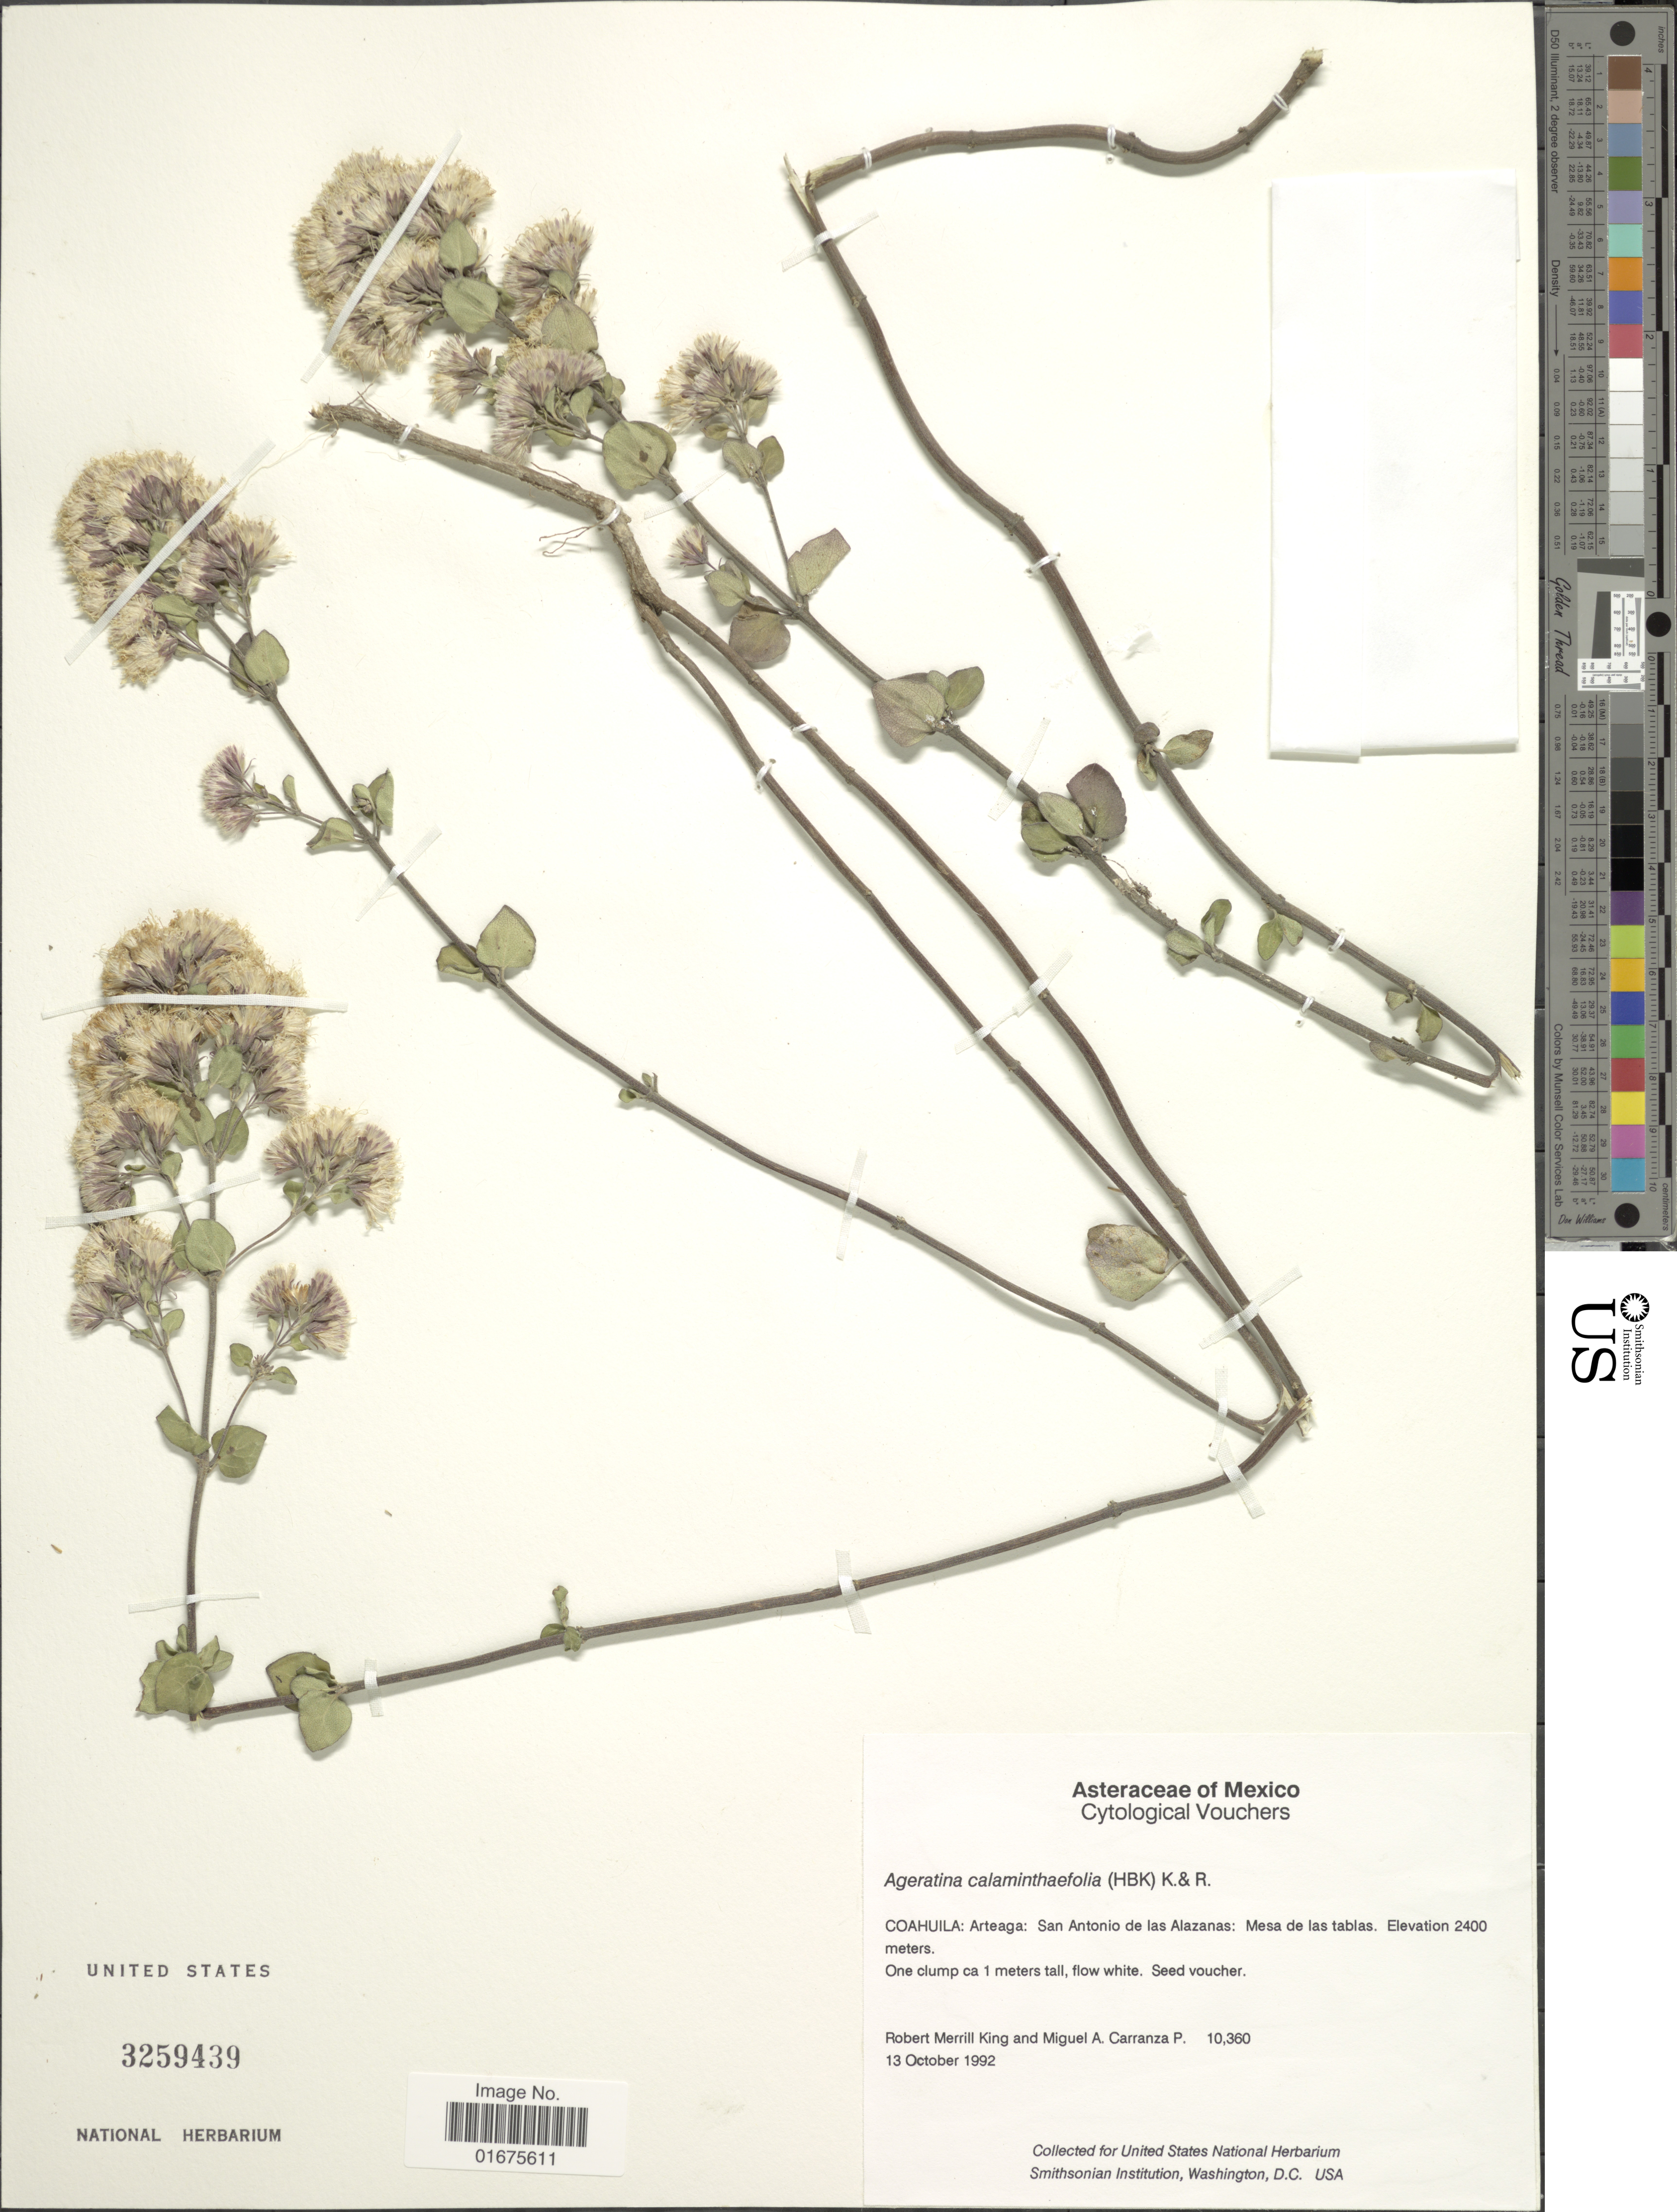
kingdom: Plantae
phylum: Tracheophyta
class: Magnoliopsida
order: Asterales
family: Asteraceae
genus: Ageratina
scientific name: Ageratina calaminthaefolia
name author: (Kunth) R.M. King & H. Rob.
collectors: R. M. King, A. Miguel & P. Carranza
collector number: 10360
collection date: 1992-10-13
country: Mexico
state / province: Coahuila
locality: Arteaga: San Antonio de las Alazanas: Mesa de las tablas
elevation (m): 2400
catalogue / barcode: US 3259439